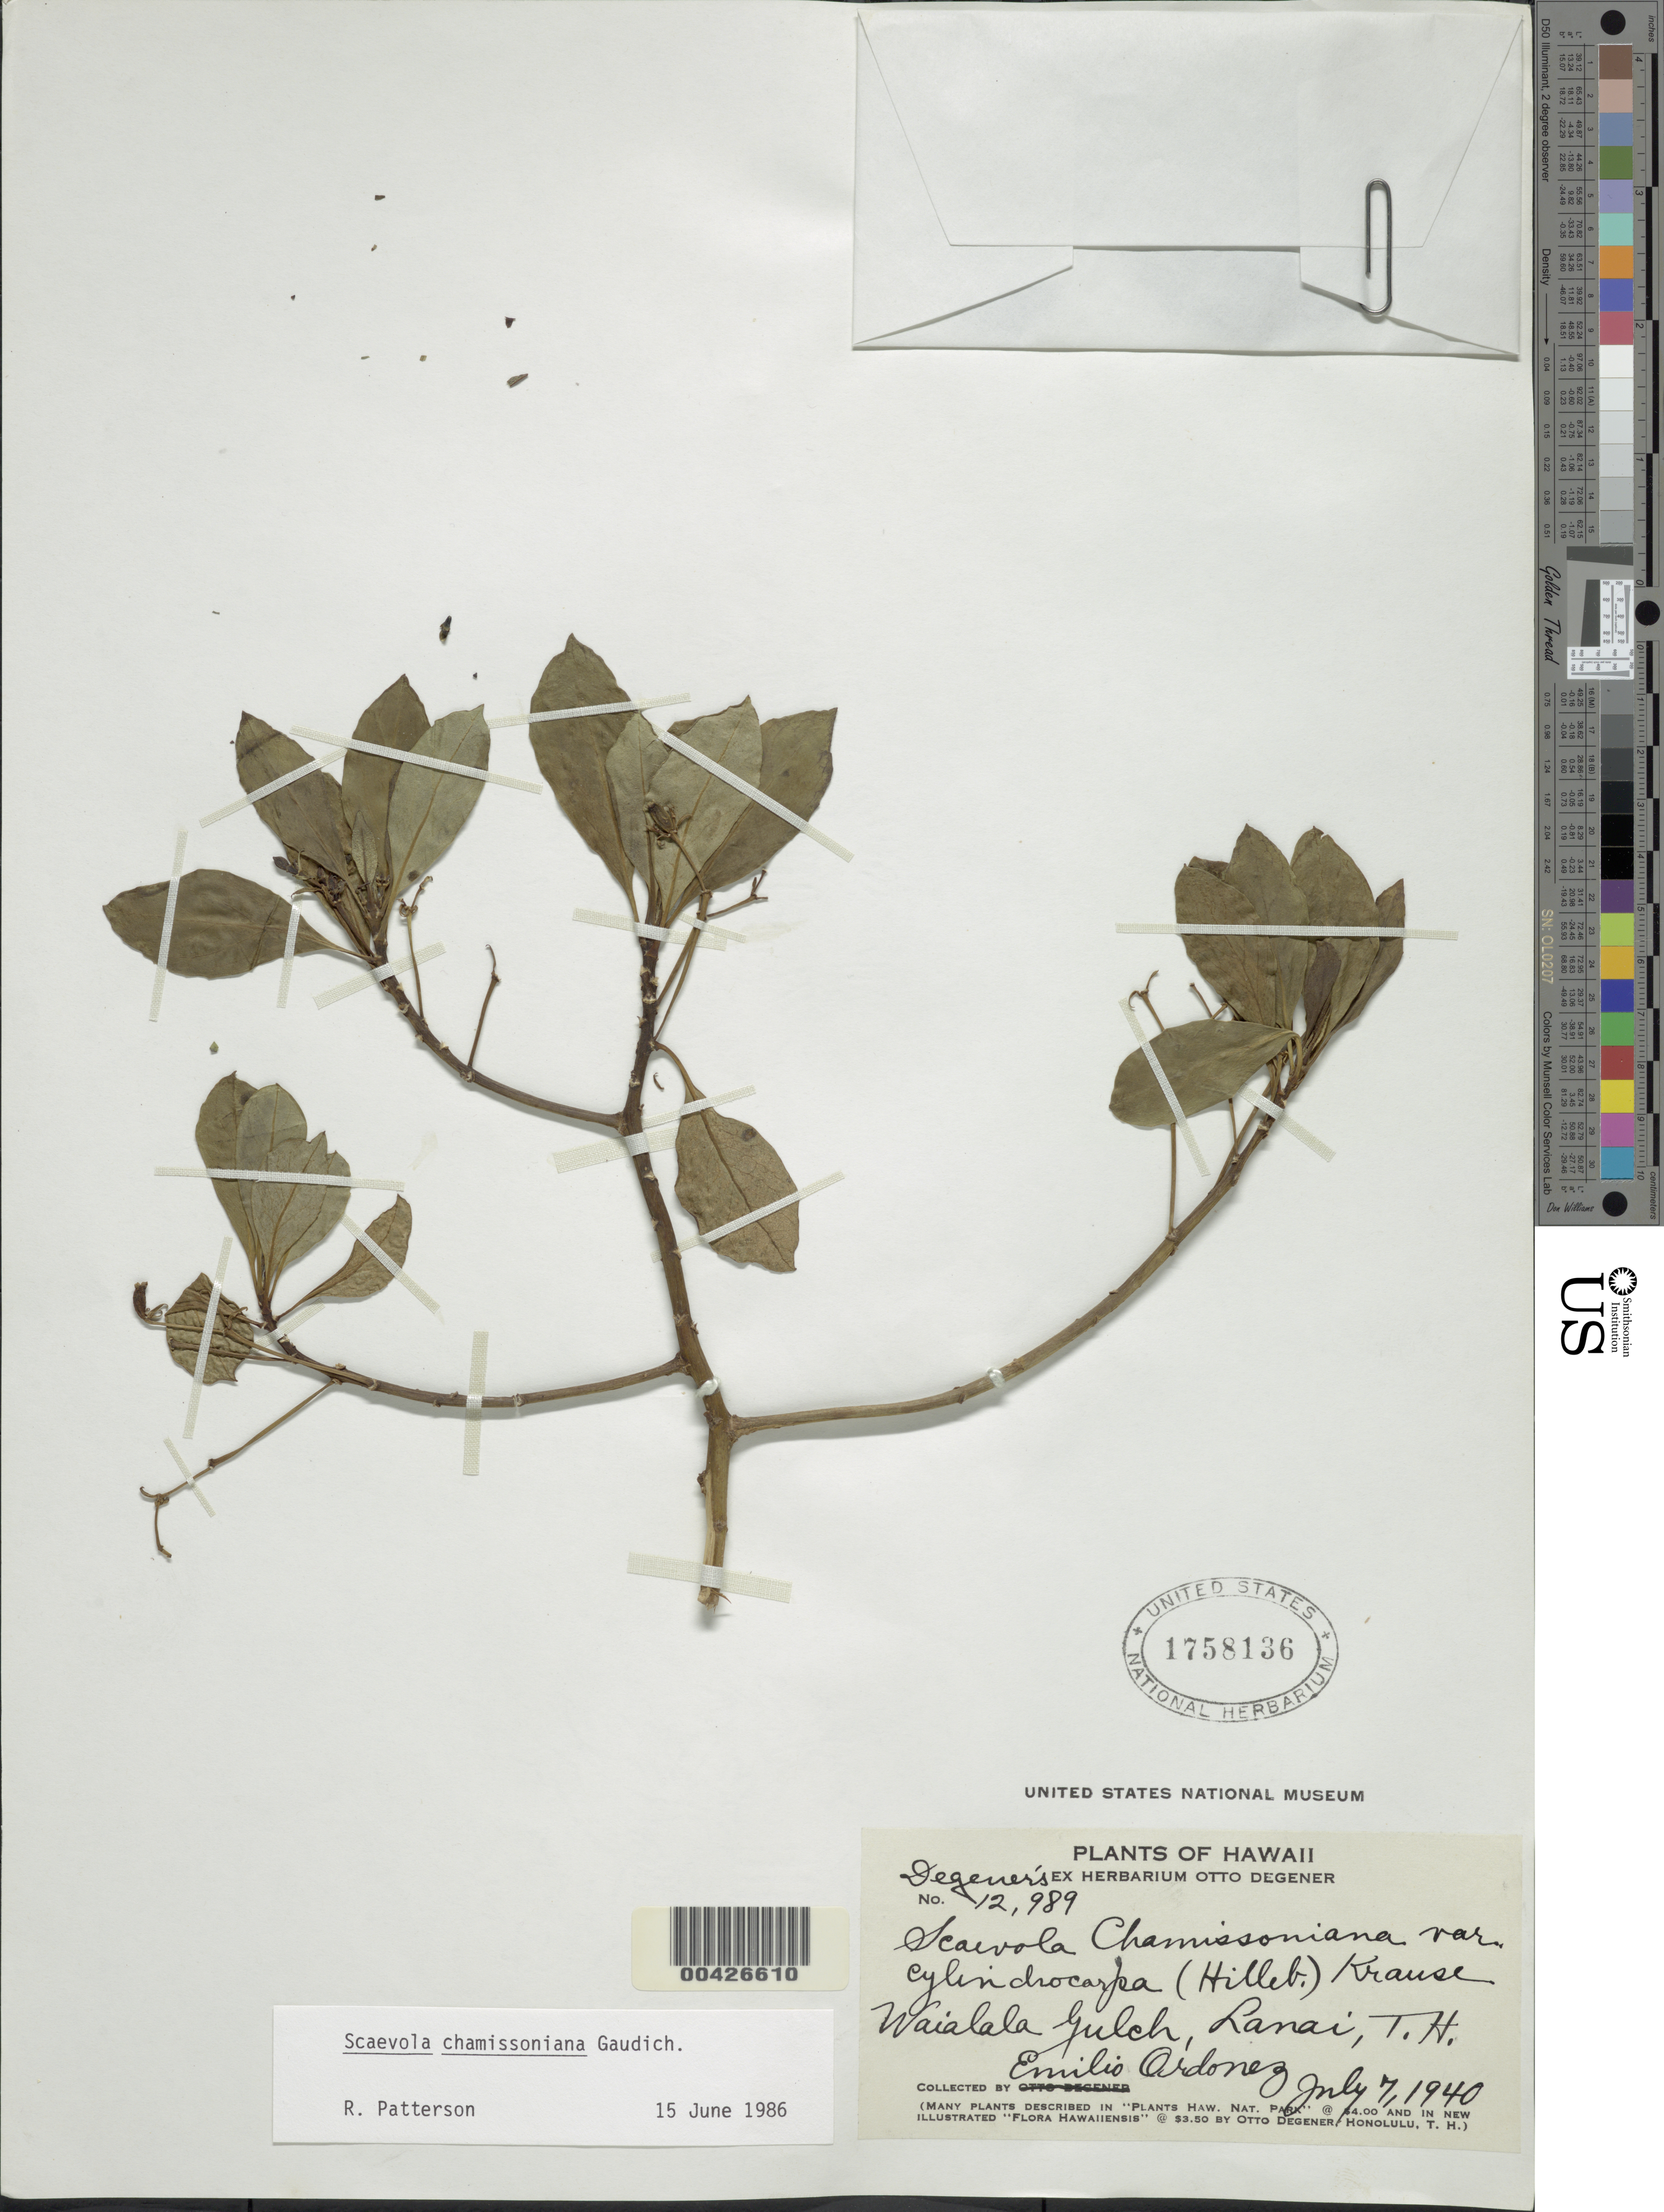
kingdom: Plantae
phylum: Tracheophyta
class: Magnoliopsida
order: Asterales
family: Goodeniaceae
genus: Scaevola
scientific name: Scaevola chamissoniana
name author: Gaudich.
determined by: Patterson, R.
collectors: E. Ordonez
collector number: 12989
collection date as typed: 7 Jul 1940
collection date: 1940-07-07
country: United States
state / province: Hawaii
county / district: Maui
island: Lana'i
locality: Waialala Gulch, Lanai, T.H.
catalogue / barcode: US 1758136